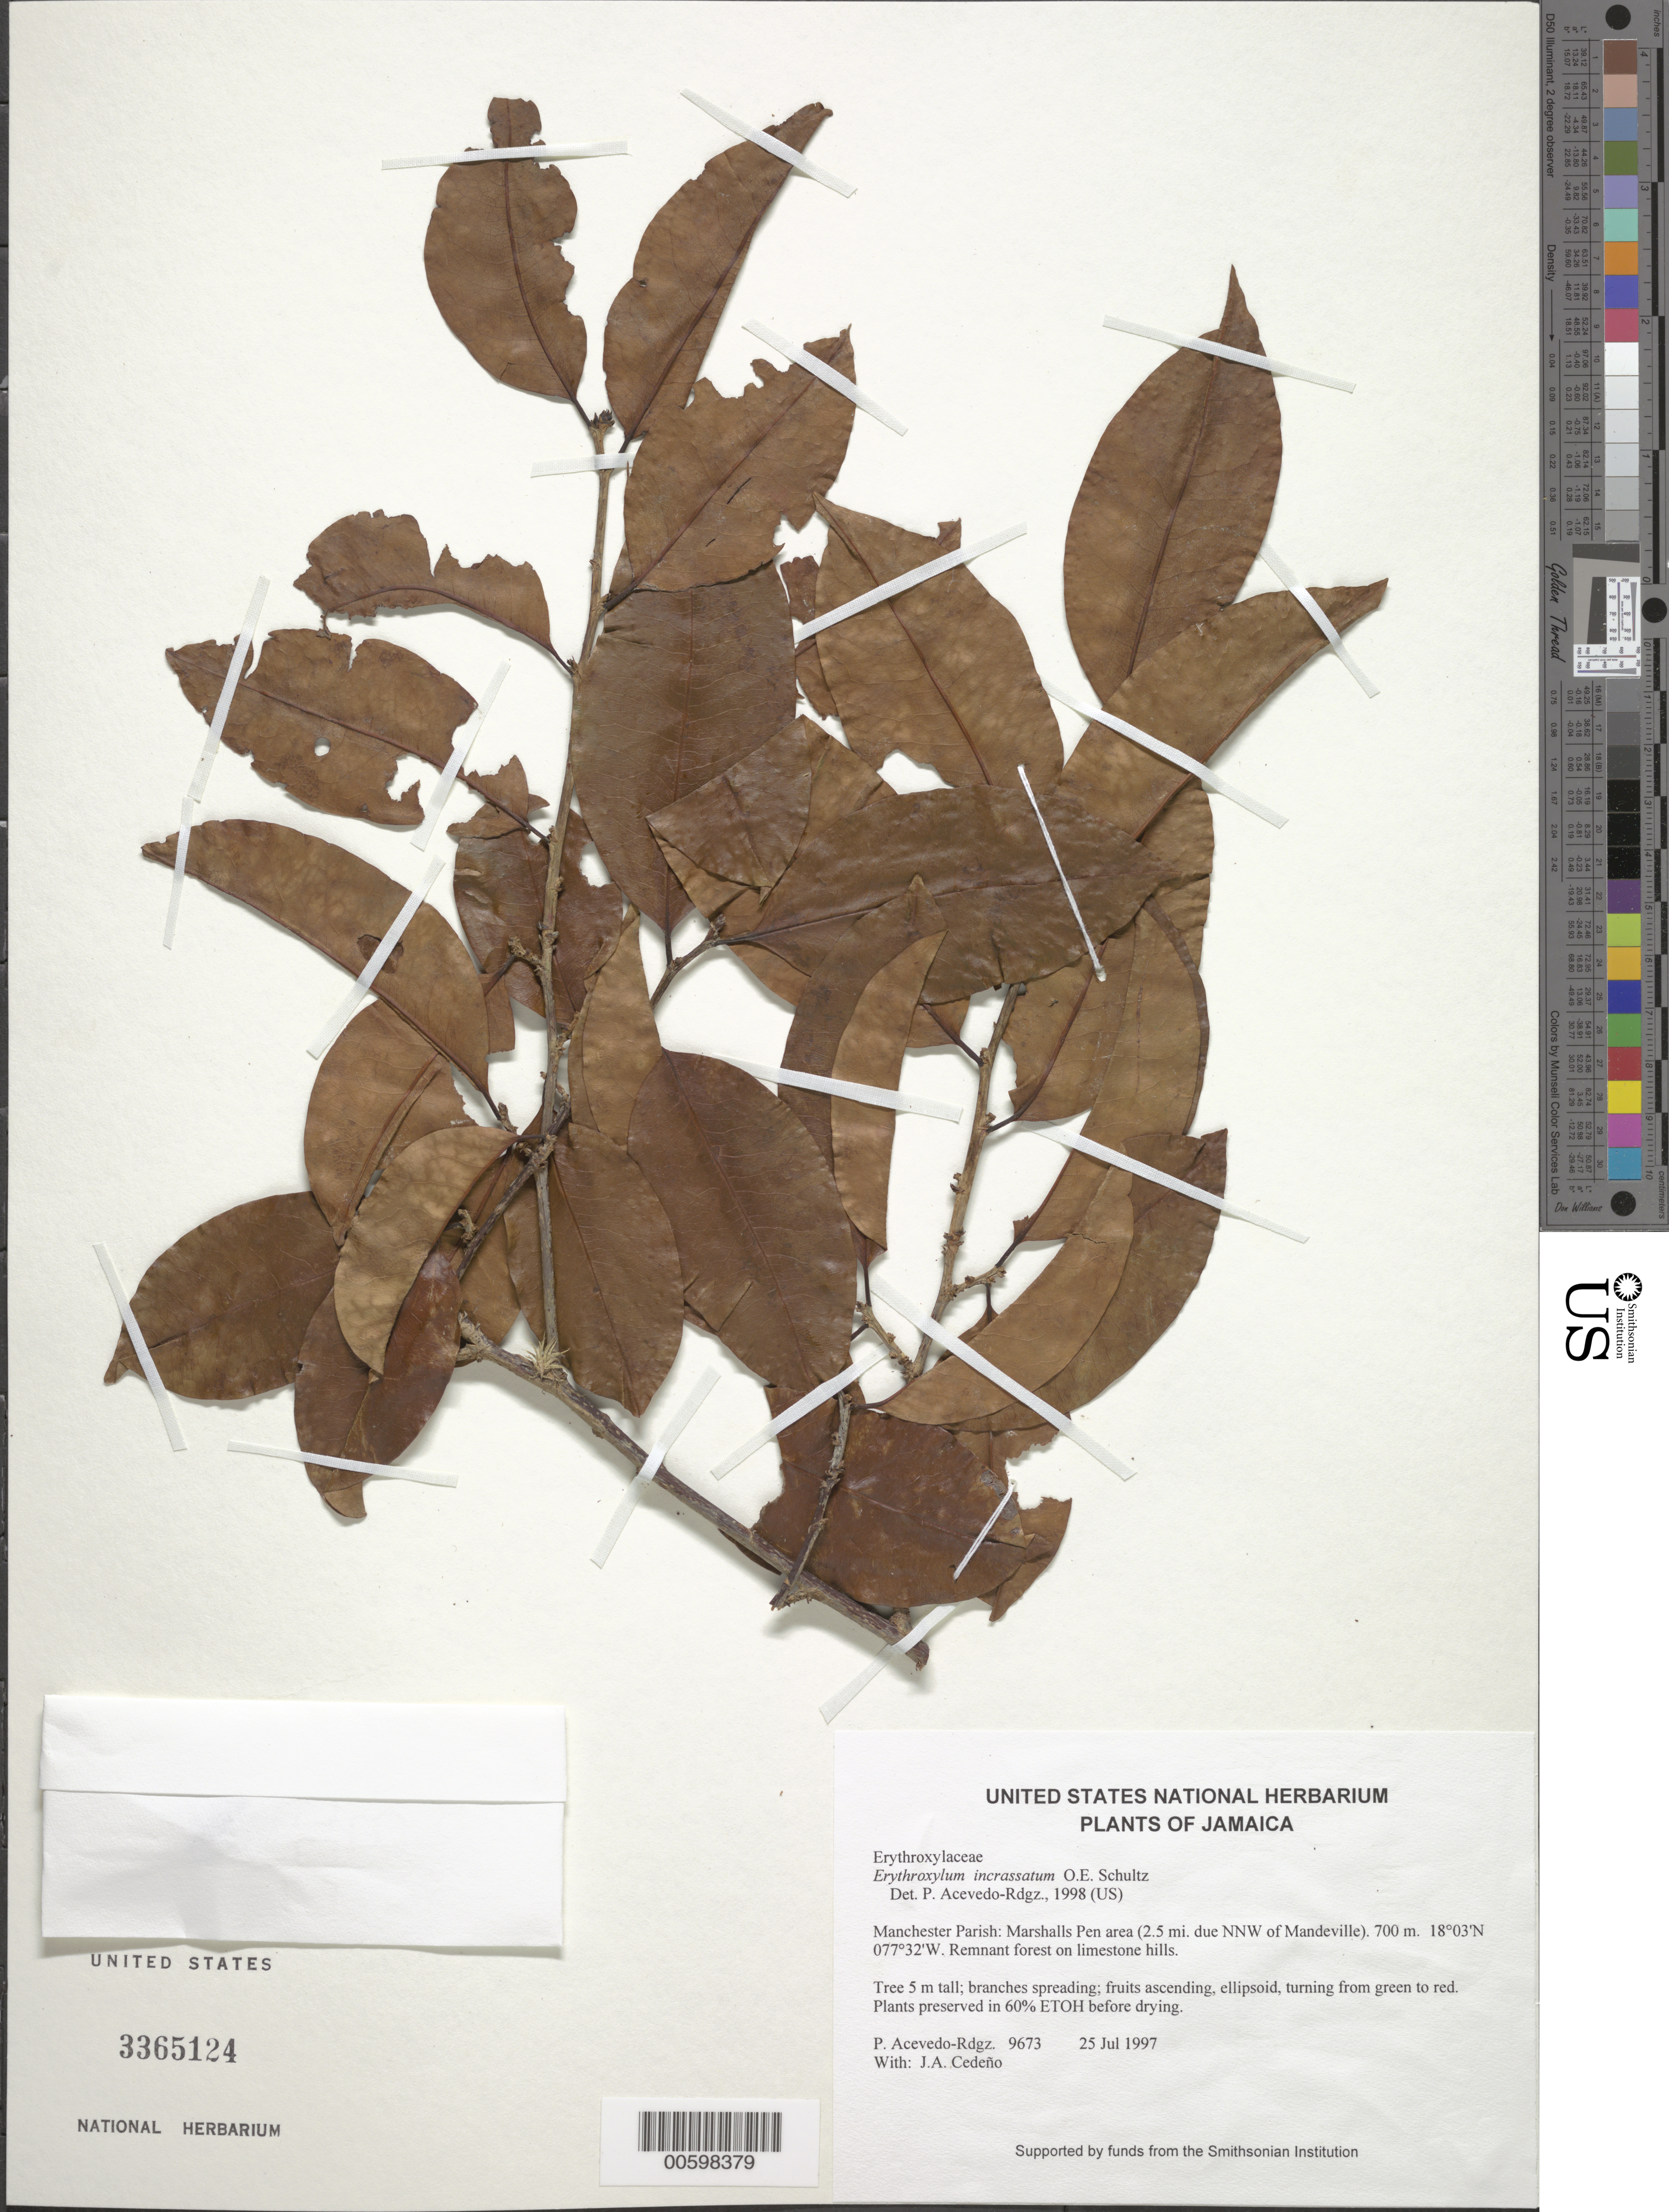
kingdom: Plantae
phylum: Tracheophyta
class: Magnoliopsida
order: Malpighiales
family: Erythroxylaceae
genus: Erythroxylum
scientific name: Erythroxylum incrassatum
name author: O.E. Schulz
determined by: Acevedo-Rodríguez, P., (BOT), Smithsonian Institution - National Museum of Natural History (UNITED STATES)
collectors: P. Acevedo-Rodr. & J. A. Cedeño M.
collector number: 9673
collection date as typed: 25 Jul 1997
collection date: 1997-07-25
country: Jamaica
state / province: Manchester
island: Jamaica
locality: Manchester Parish: Marshalls Pen area (2.5 mi. due NNW of Mandeville).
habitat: Remnant forest on limestone hills.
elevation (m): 700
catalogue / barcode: US 3365124